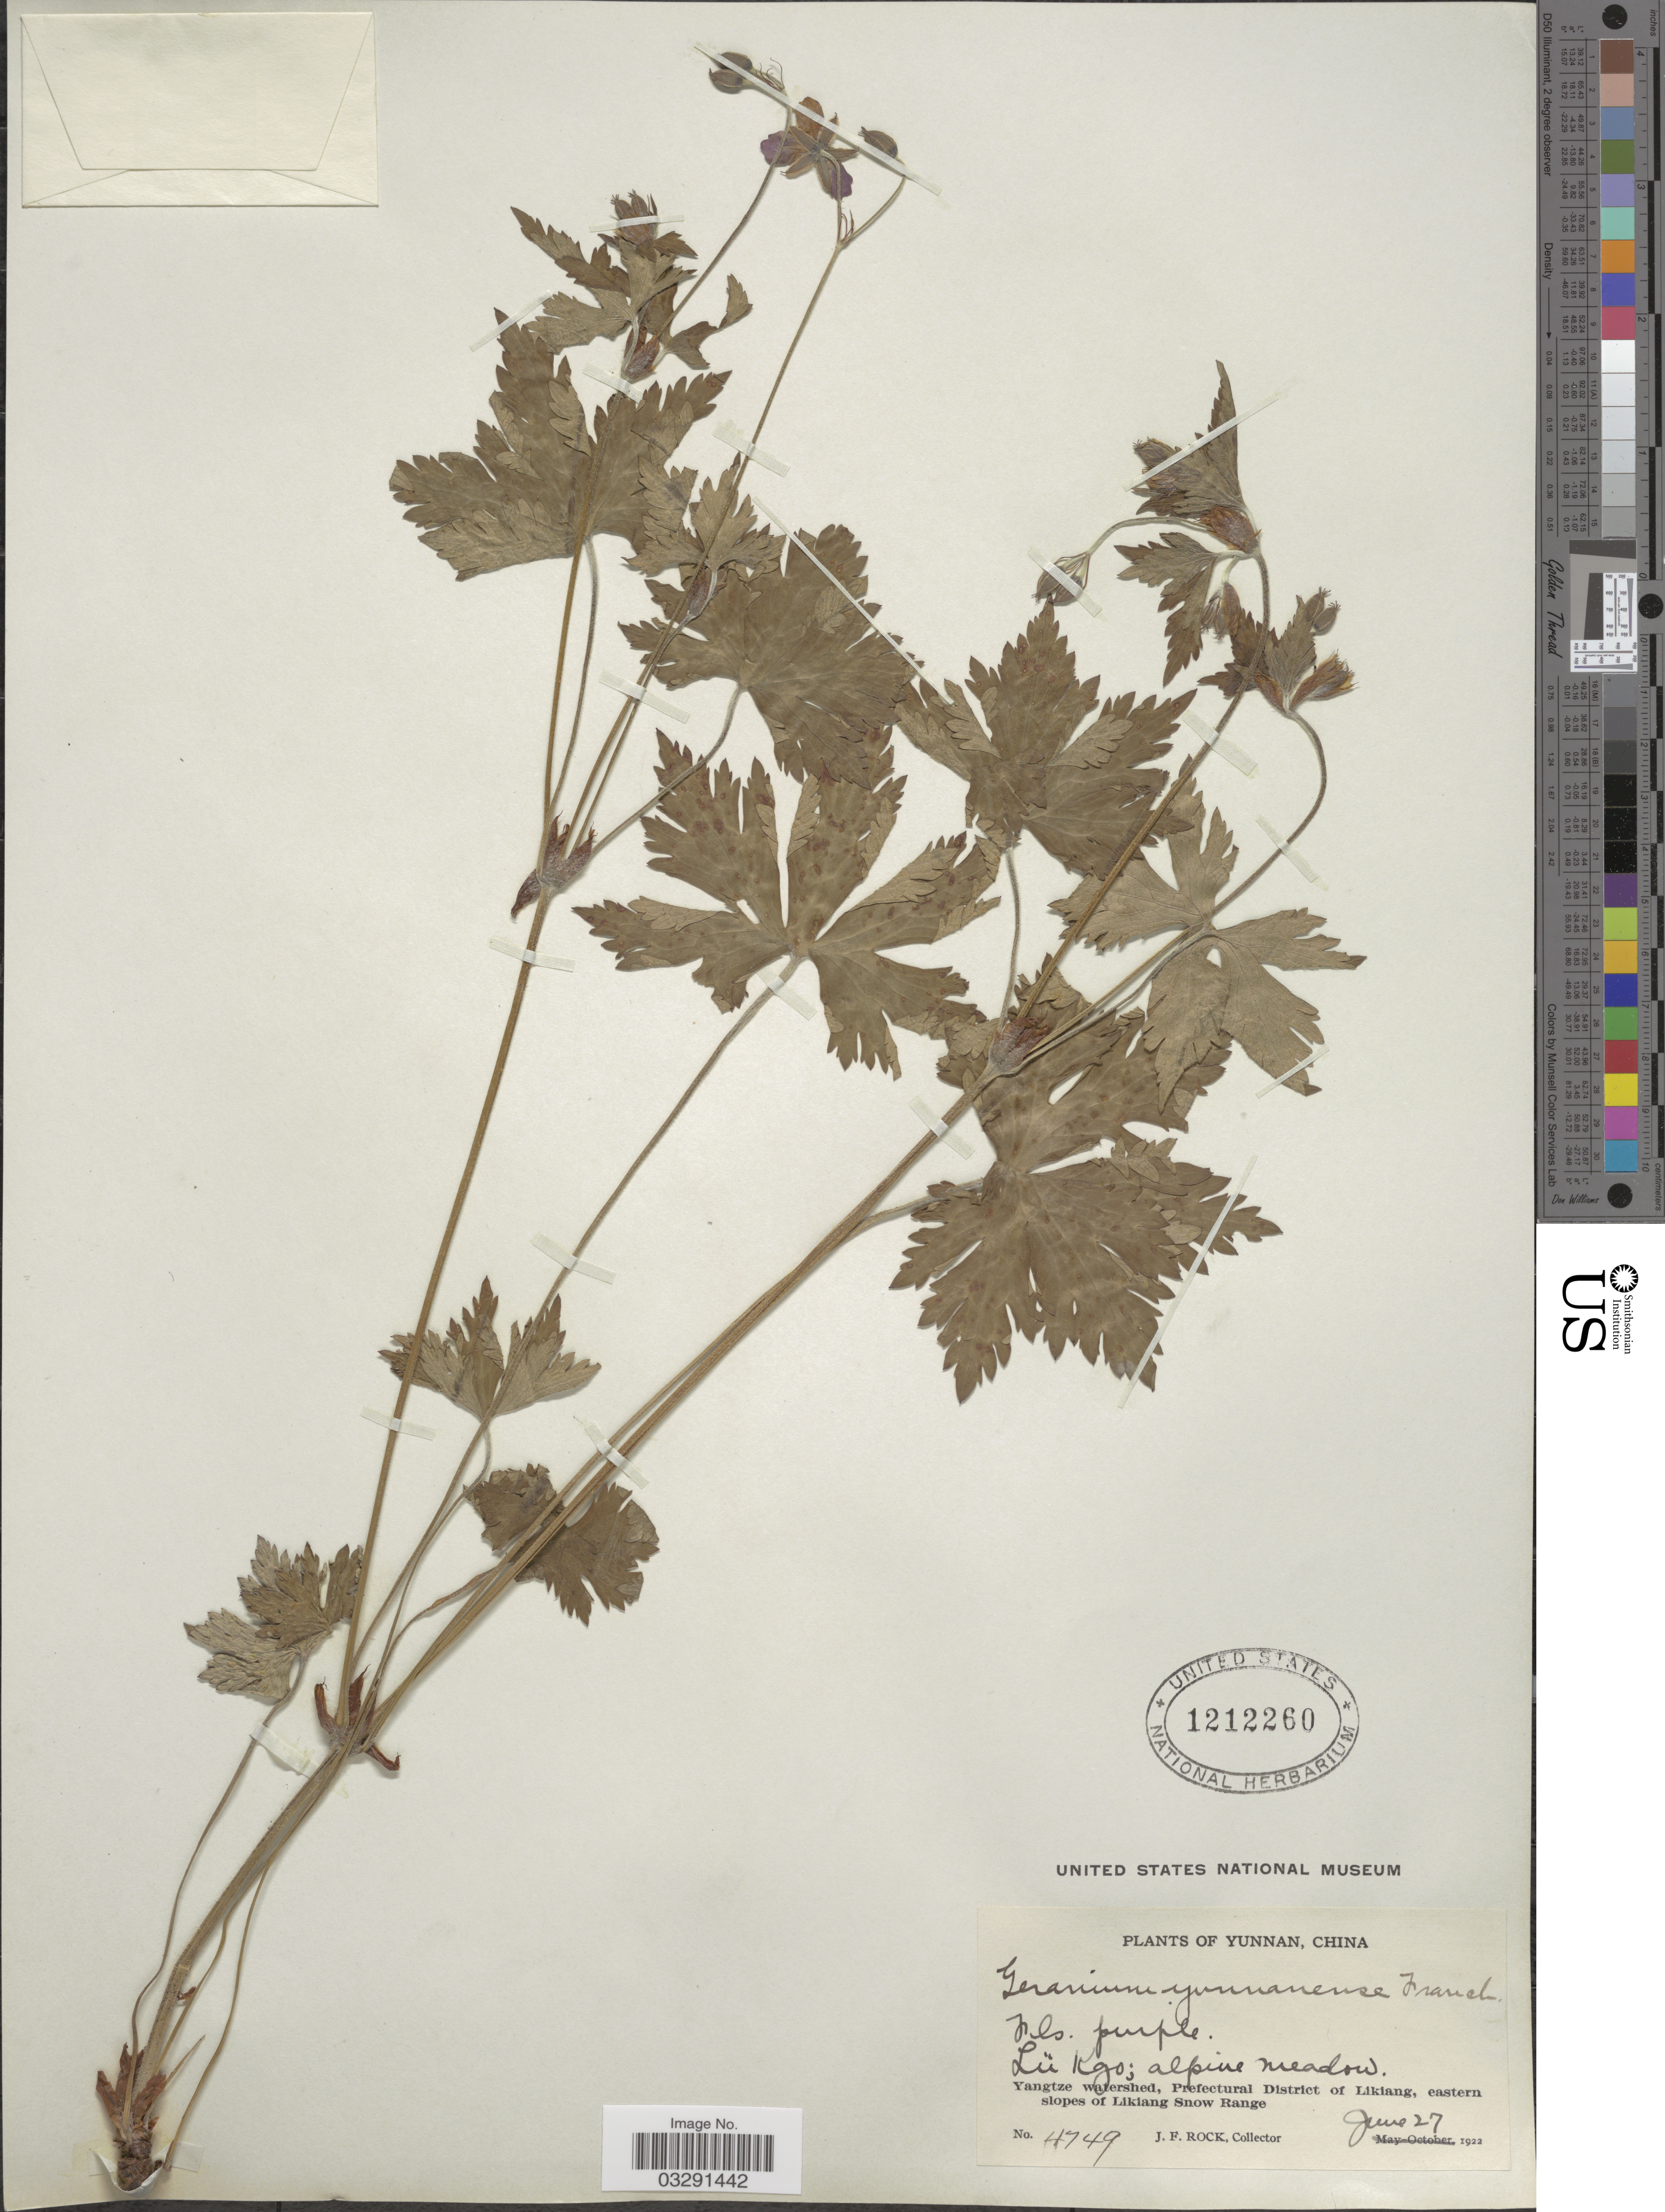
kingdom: Plantae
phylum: Tracheophyta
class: Magnoliopsida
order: Geraniales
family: Geraniaceae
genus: Geranium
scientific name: Geranium yunnanense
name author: Franch.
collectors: J. Rock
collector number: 4749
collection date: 1922-06-27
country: China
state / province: Yunnan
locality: Lü Kgo; alpine meadow. Yangtze watershed, Prefectural District of Likiang, eastern slopes of Likiang Snow Range.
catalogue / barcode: US 1212260